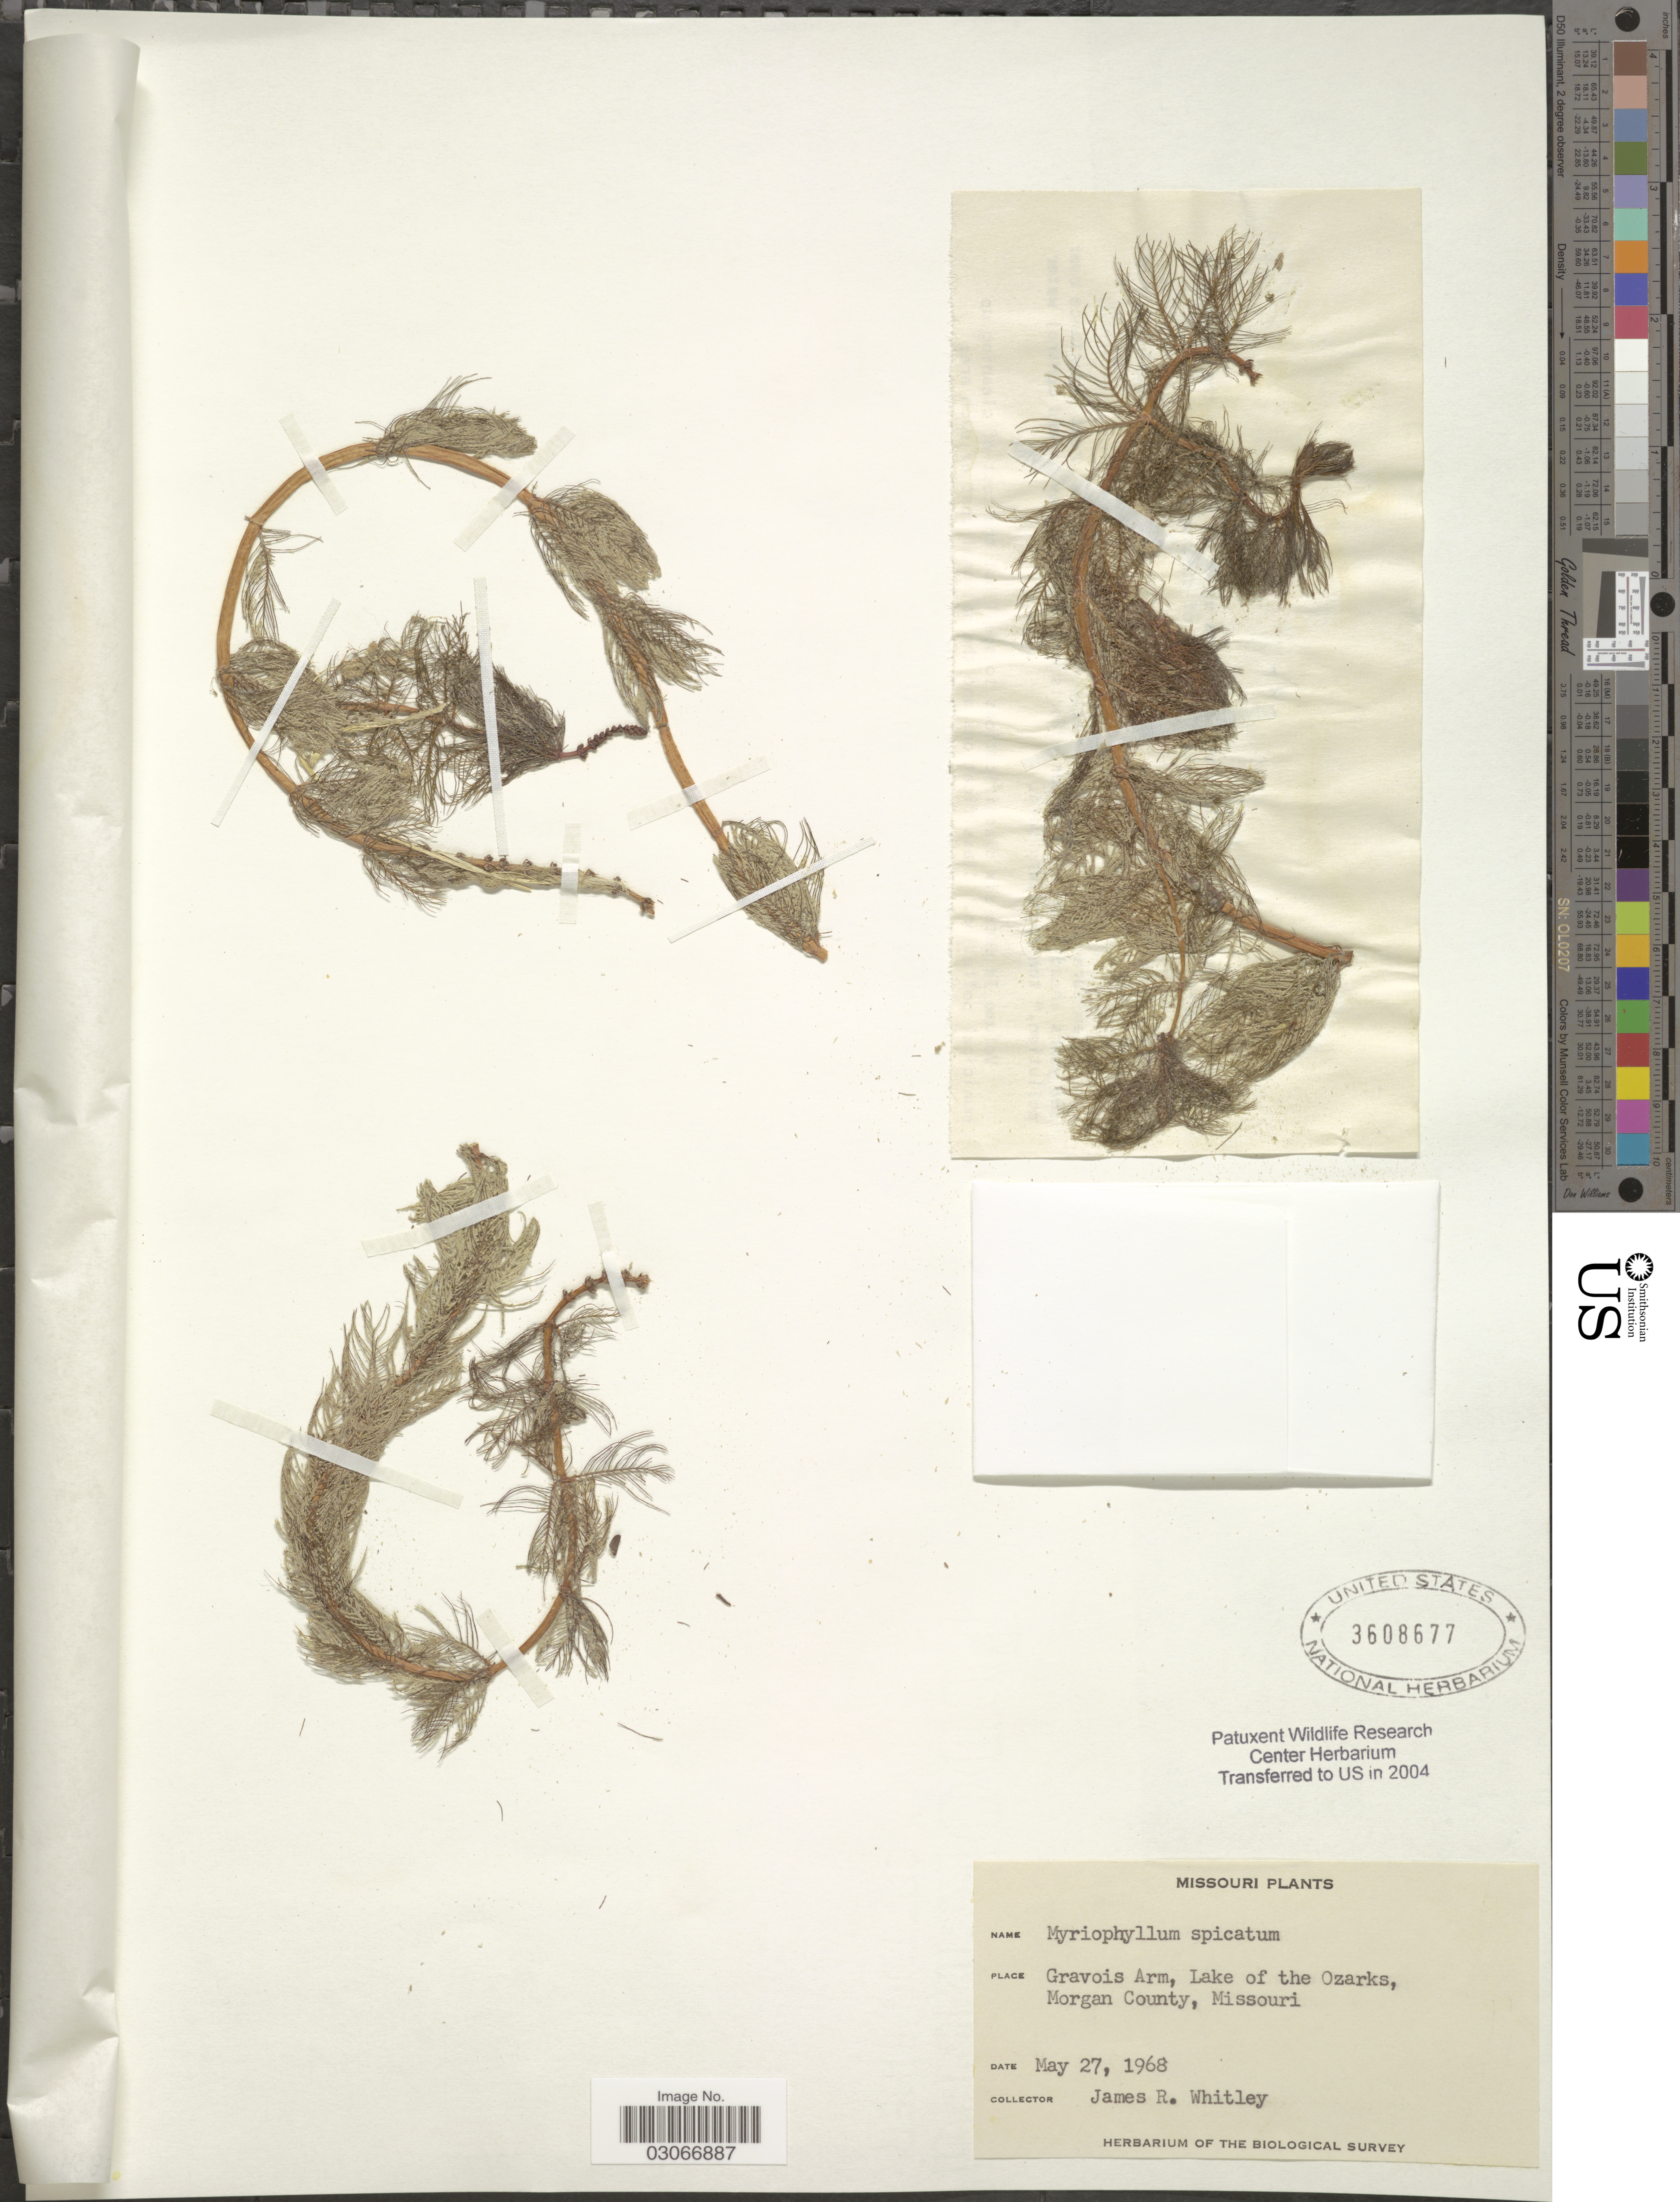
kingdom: Plantae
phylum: Tracheophyta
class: Magnoliopsida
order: Saxifragales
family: Haloragaceae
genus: Myriophyllum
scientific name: Myriophyllum exalbescens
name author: Fernald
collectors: J. Whitley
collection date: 1968-05-27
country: United States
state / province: Missouri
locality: Gravois Arm, Lake of the Ozarks, Morgan County.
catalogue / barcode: US 3608677